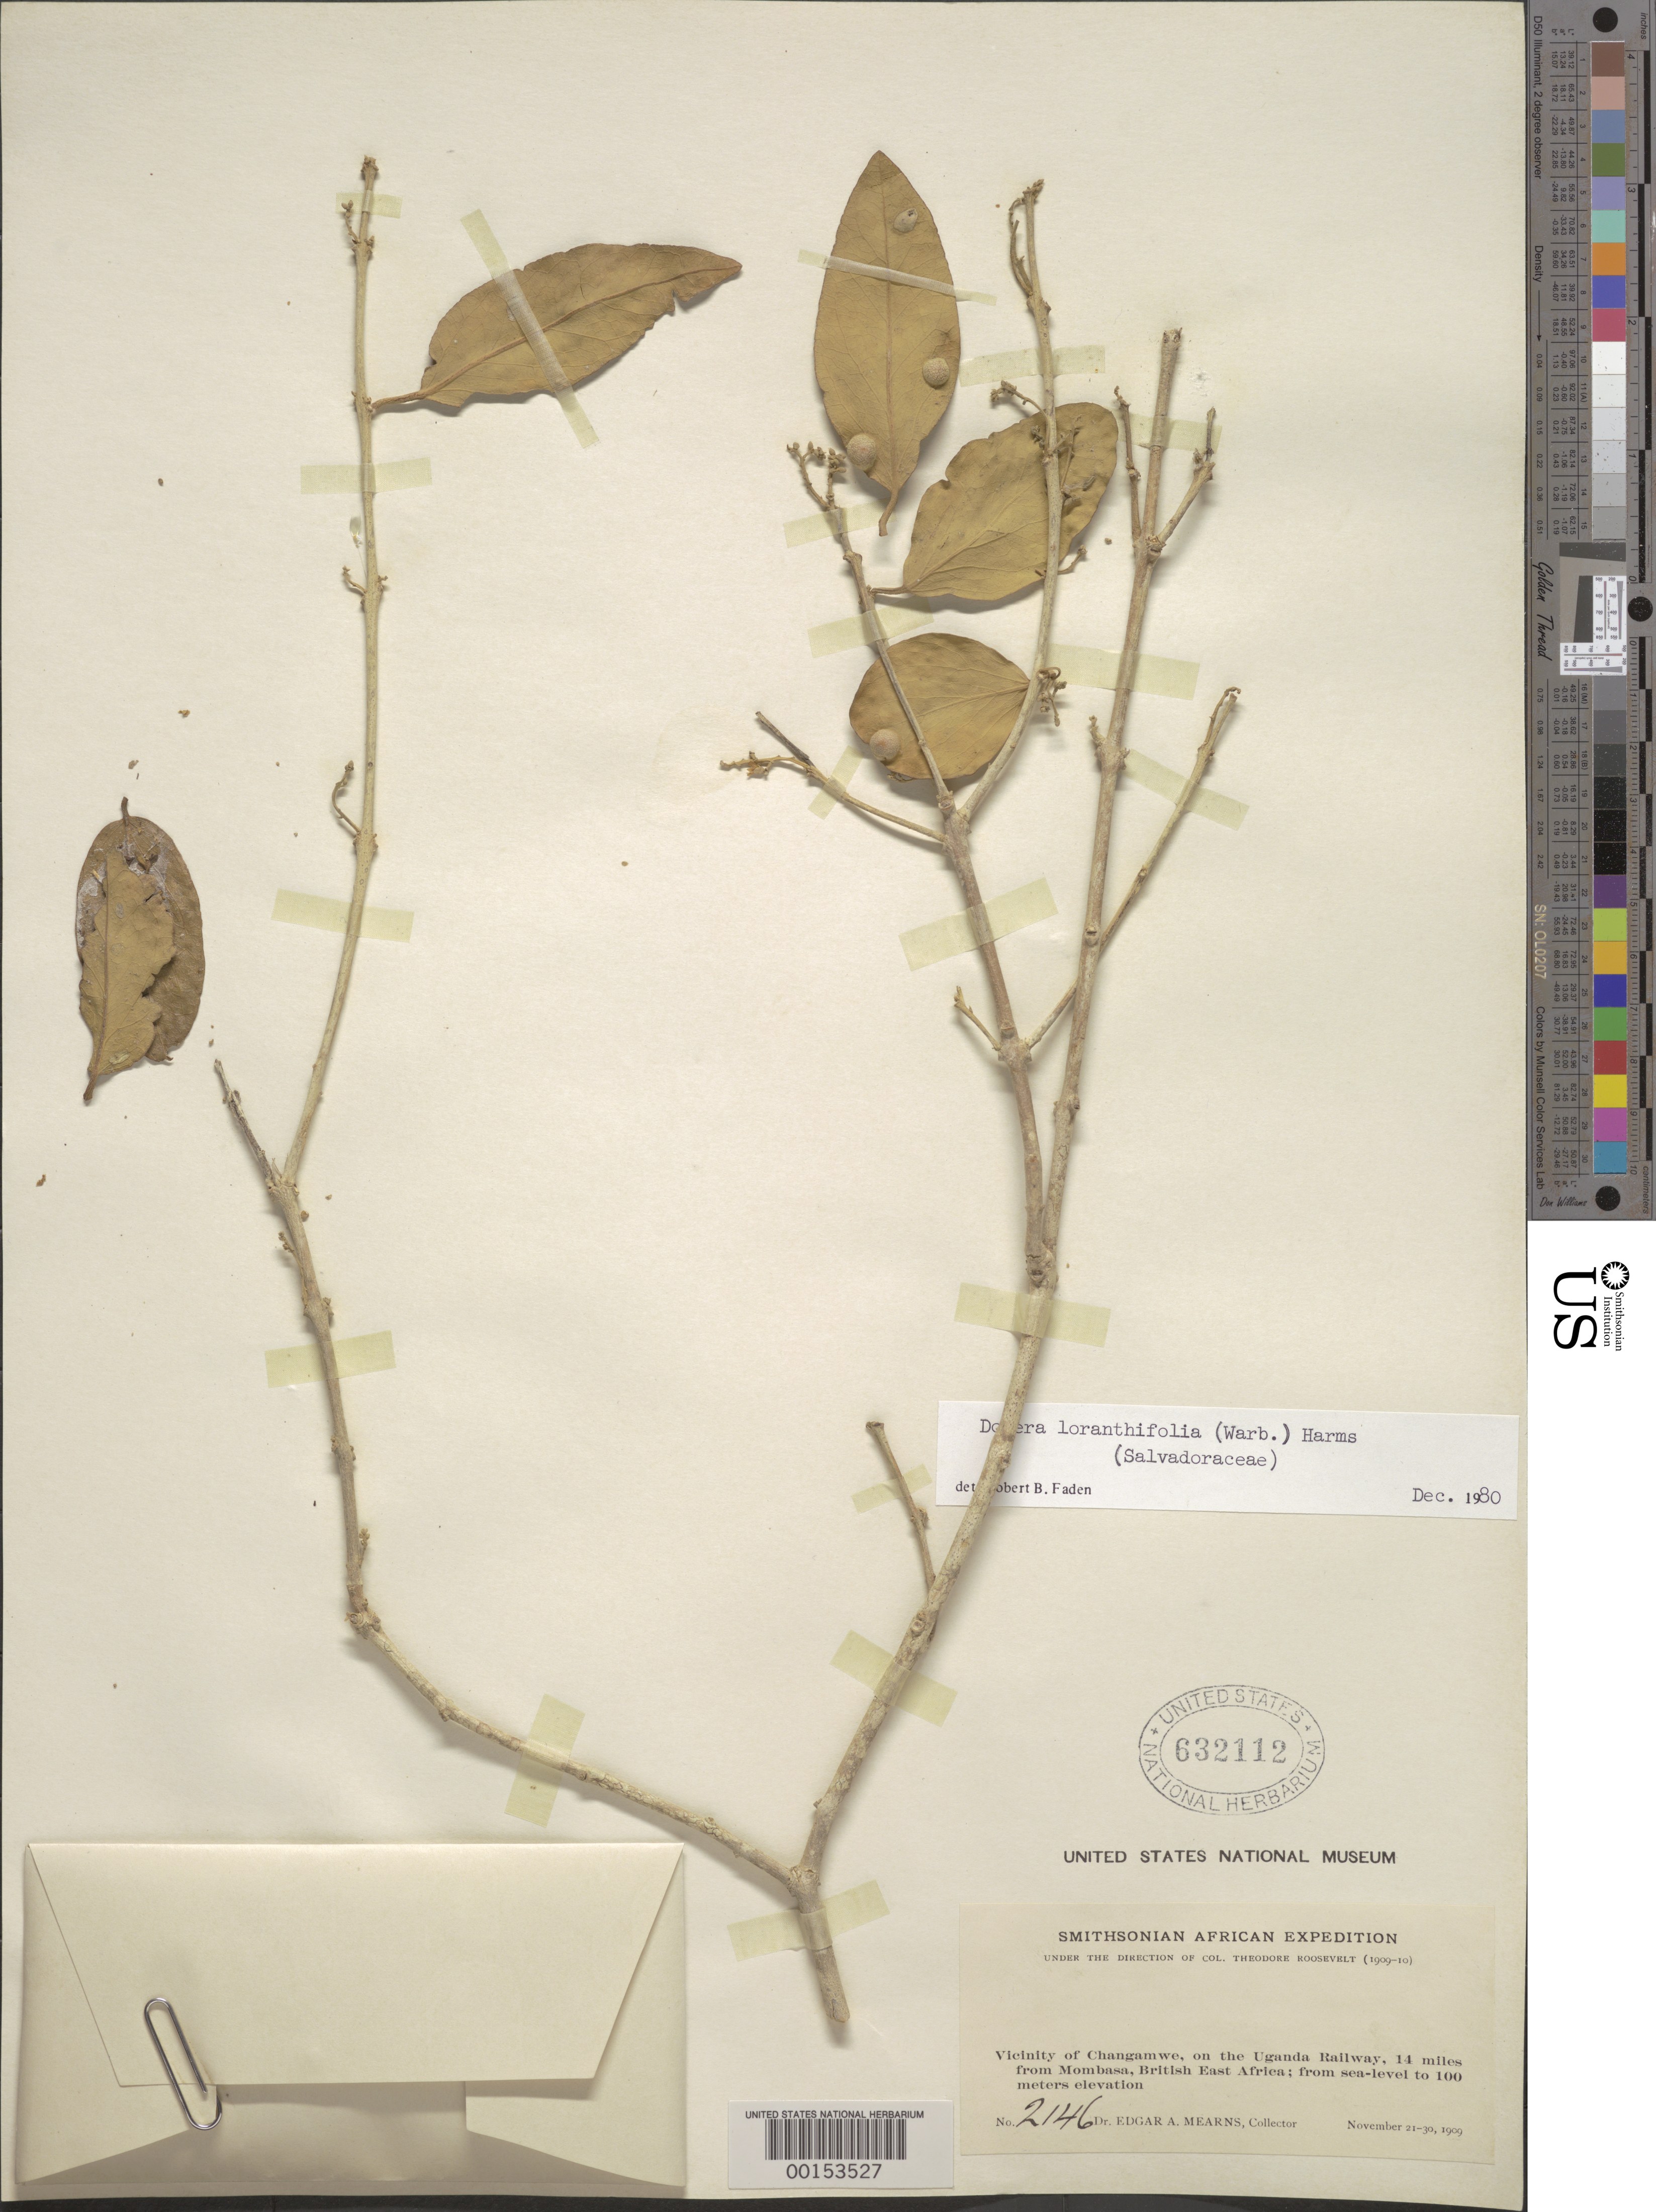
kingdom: Plantae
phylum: Tracheophyta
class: Magnoliopsida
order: Brassicales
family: Salvadoraceae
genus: Dobera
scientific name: Dobera loranthifolia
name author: (Warb.) Harms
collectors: E. A. Mearns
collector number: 2146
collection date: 1909-11-21/1909-11-30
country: Kenya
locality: Vicinity of Changamwe, on the Uganda Railway, 14 miles from Mombasa, British East Africa.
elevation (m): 0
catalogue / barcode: US 632112